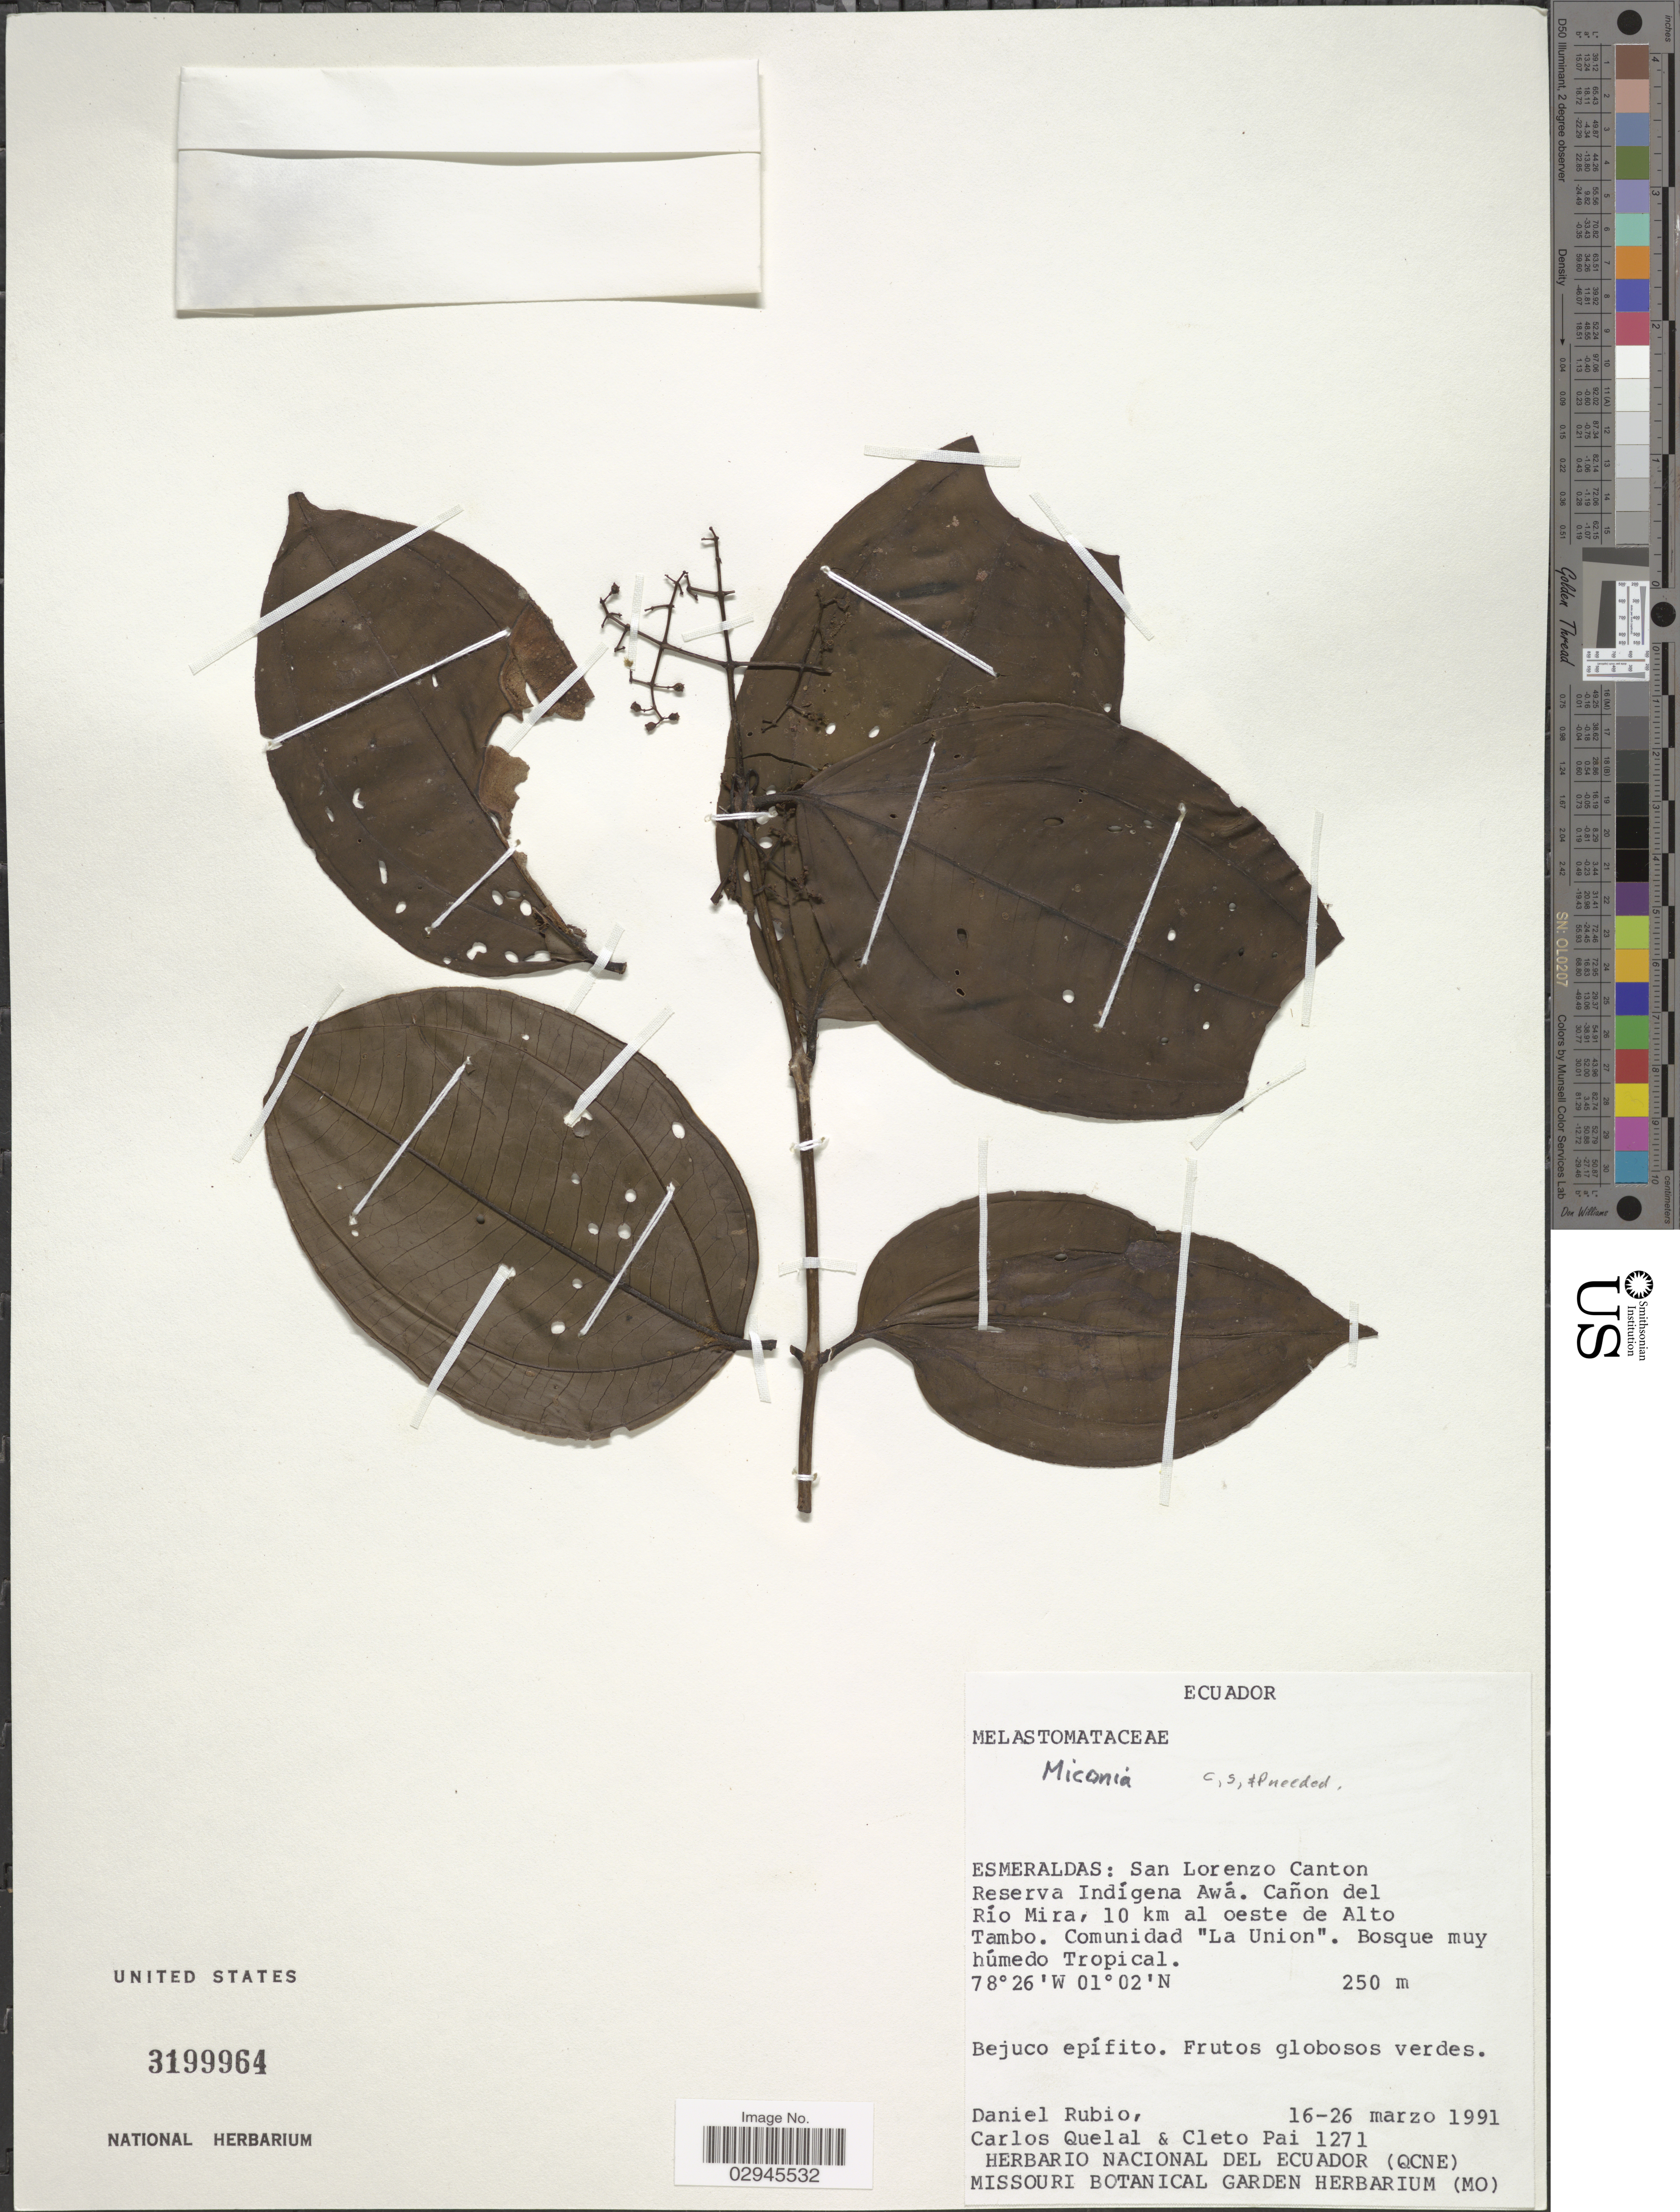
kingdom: Plantae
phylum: Tracheophyta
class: Magnoliopsida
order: Myrtales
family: Melastomataceae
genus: Miconia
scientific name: Miconia sp.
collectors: D. Rubio, C. Quelal & C. Pai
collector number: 1271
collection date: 1991-03-16/1991-03-26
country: Ecuador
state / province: Esmeraldas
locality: San Lorenzo Canton. Reserva Indígena Awá. Cañon del Río Mira, 10 km al oeste de Alto Tambo. Comunidad "La Union".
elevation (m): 250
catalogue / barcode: US 3199964